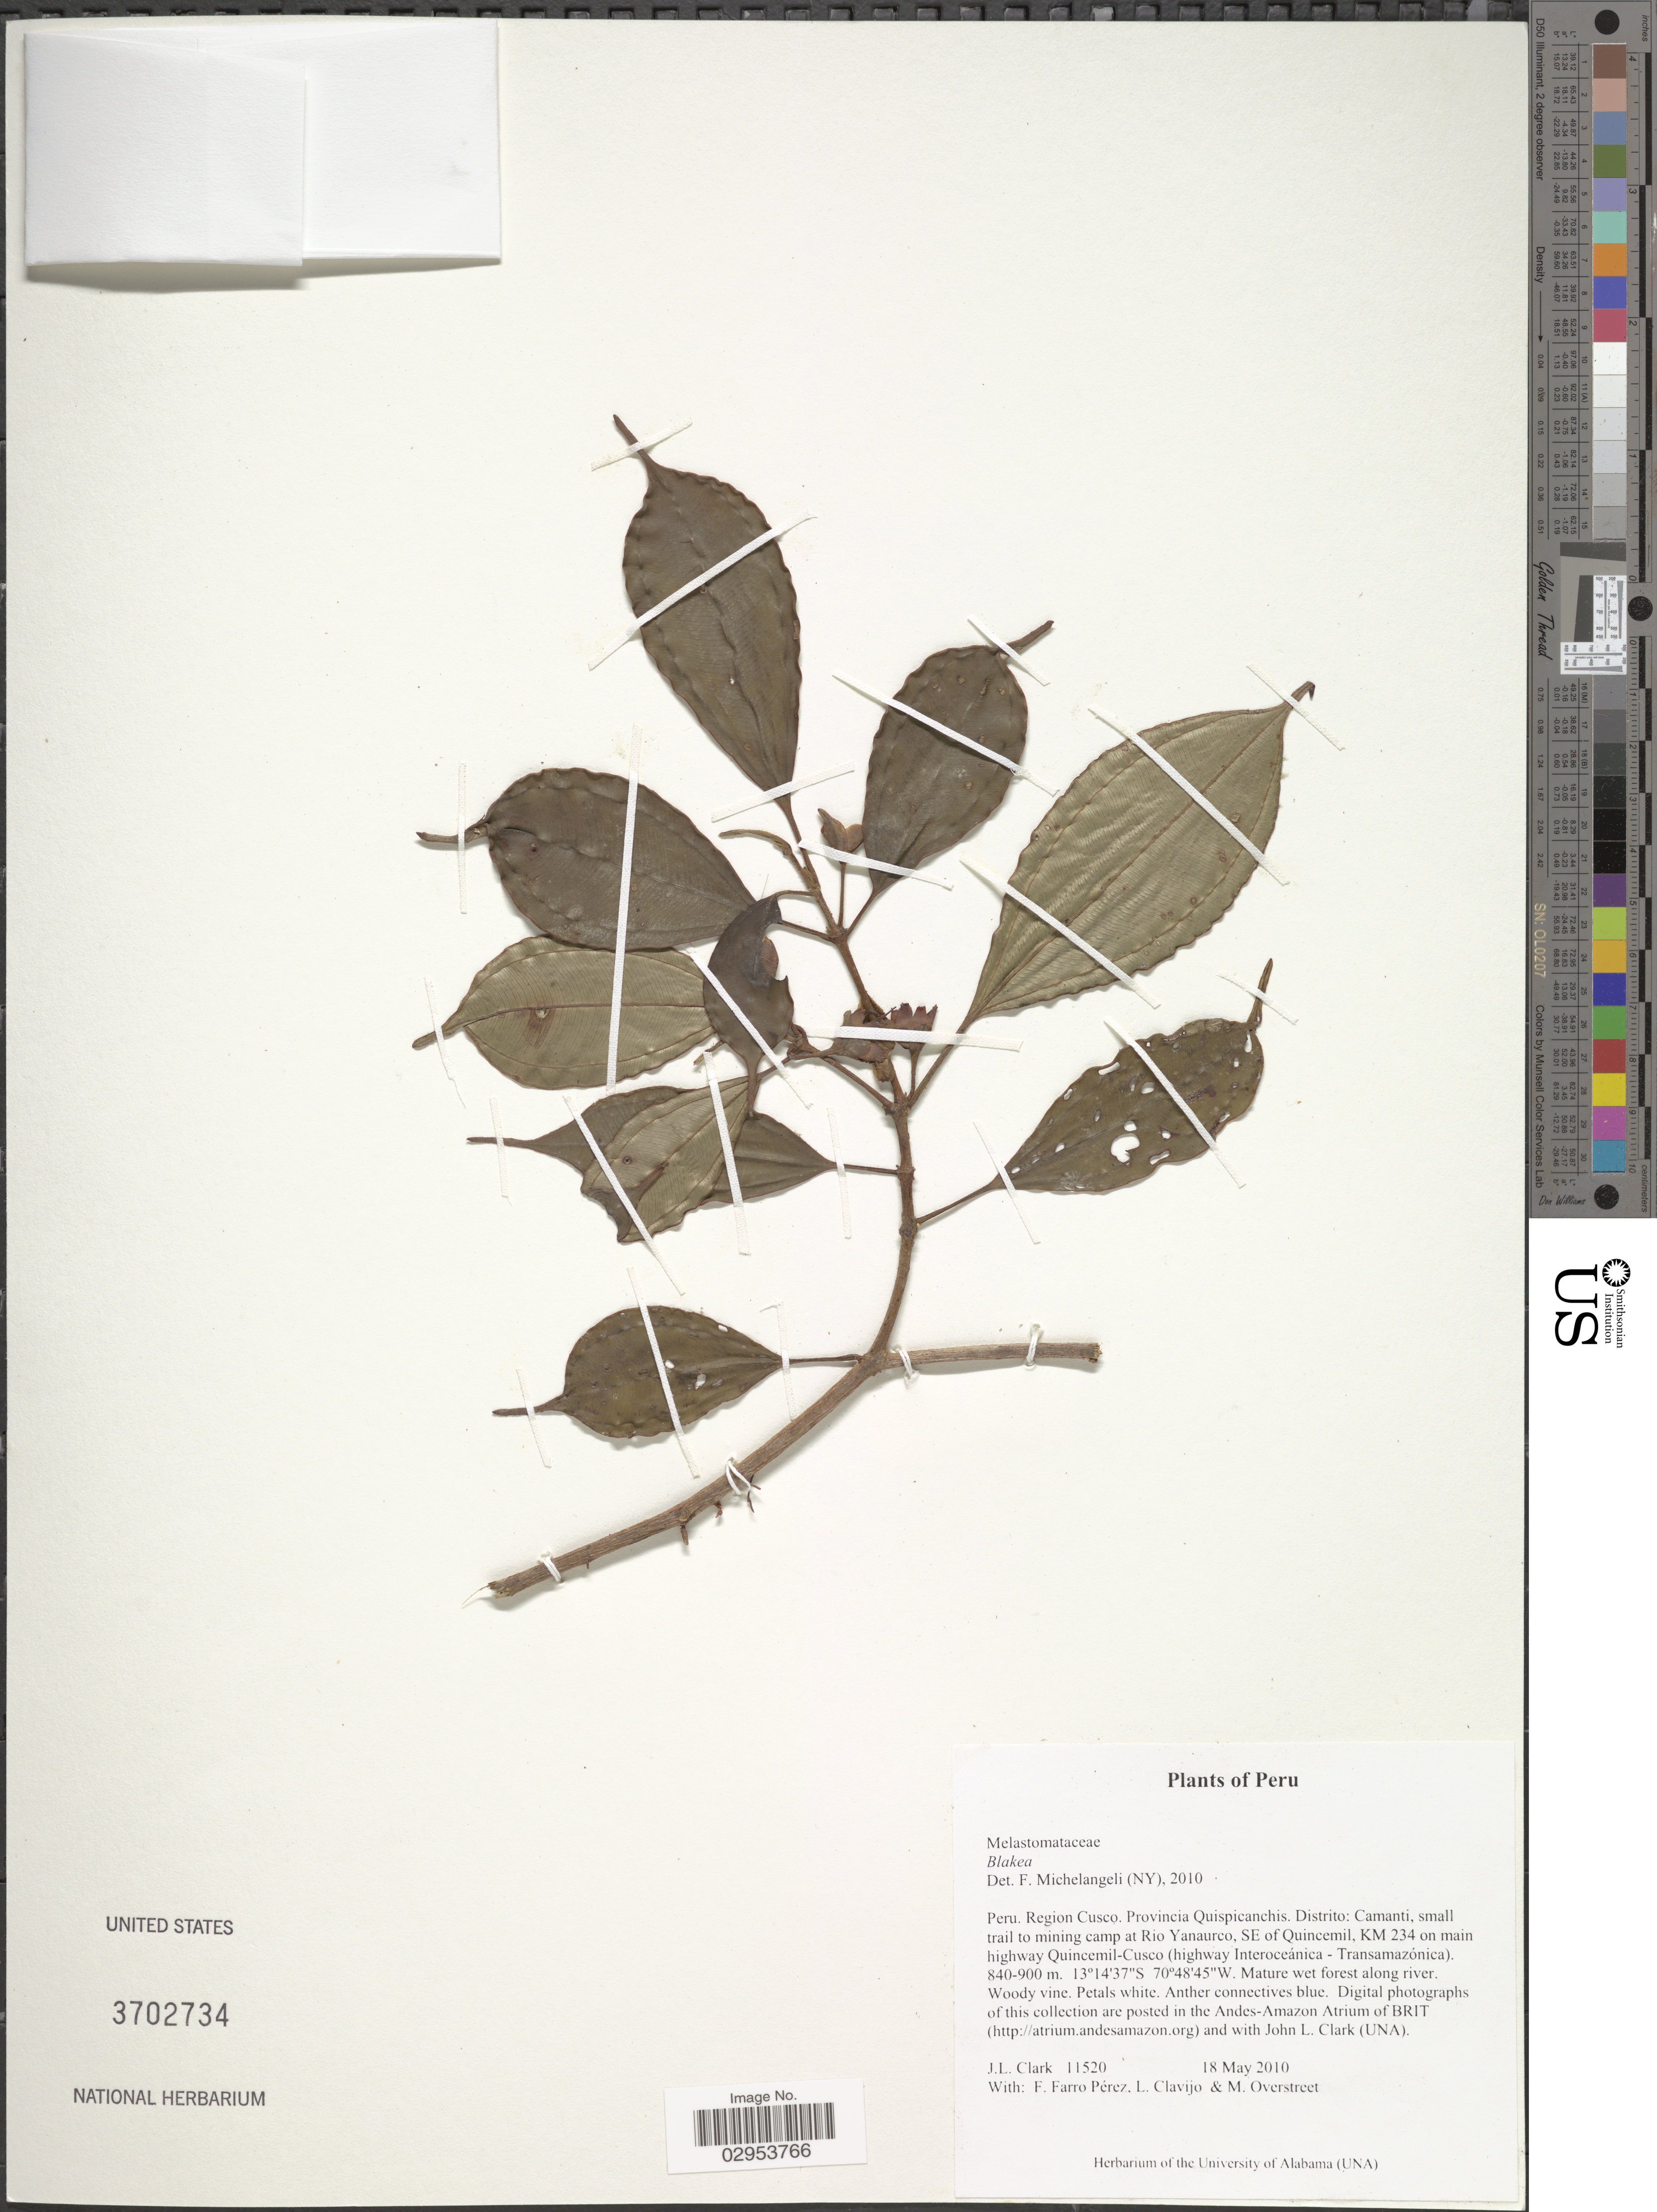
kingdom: Plantae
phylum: Tracheophyta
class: Magnoliopsida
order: Myrtales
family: Melastomataceae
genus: Blakea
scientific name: Blakea sp.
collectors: J. L. Clark, F. Farro Pérez, L. Clavijo & M. Overstreet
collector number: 11520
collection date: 2010-05-18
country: Peru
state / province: Cusco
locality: Provincia Quispicanchis. Distrito: Camanti, small trail to mining camp at Rio Yanaurco, SE of Quincemil, KM 234 on main highway Quincemil-Cusco (highway Interocceánica - Transamazónica) Mature wet forest along river.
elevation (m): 840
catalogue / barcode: US 3702734